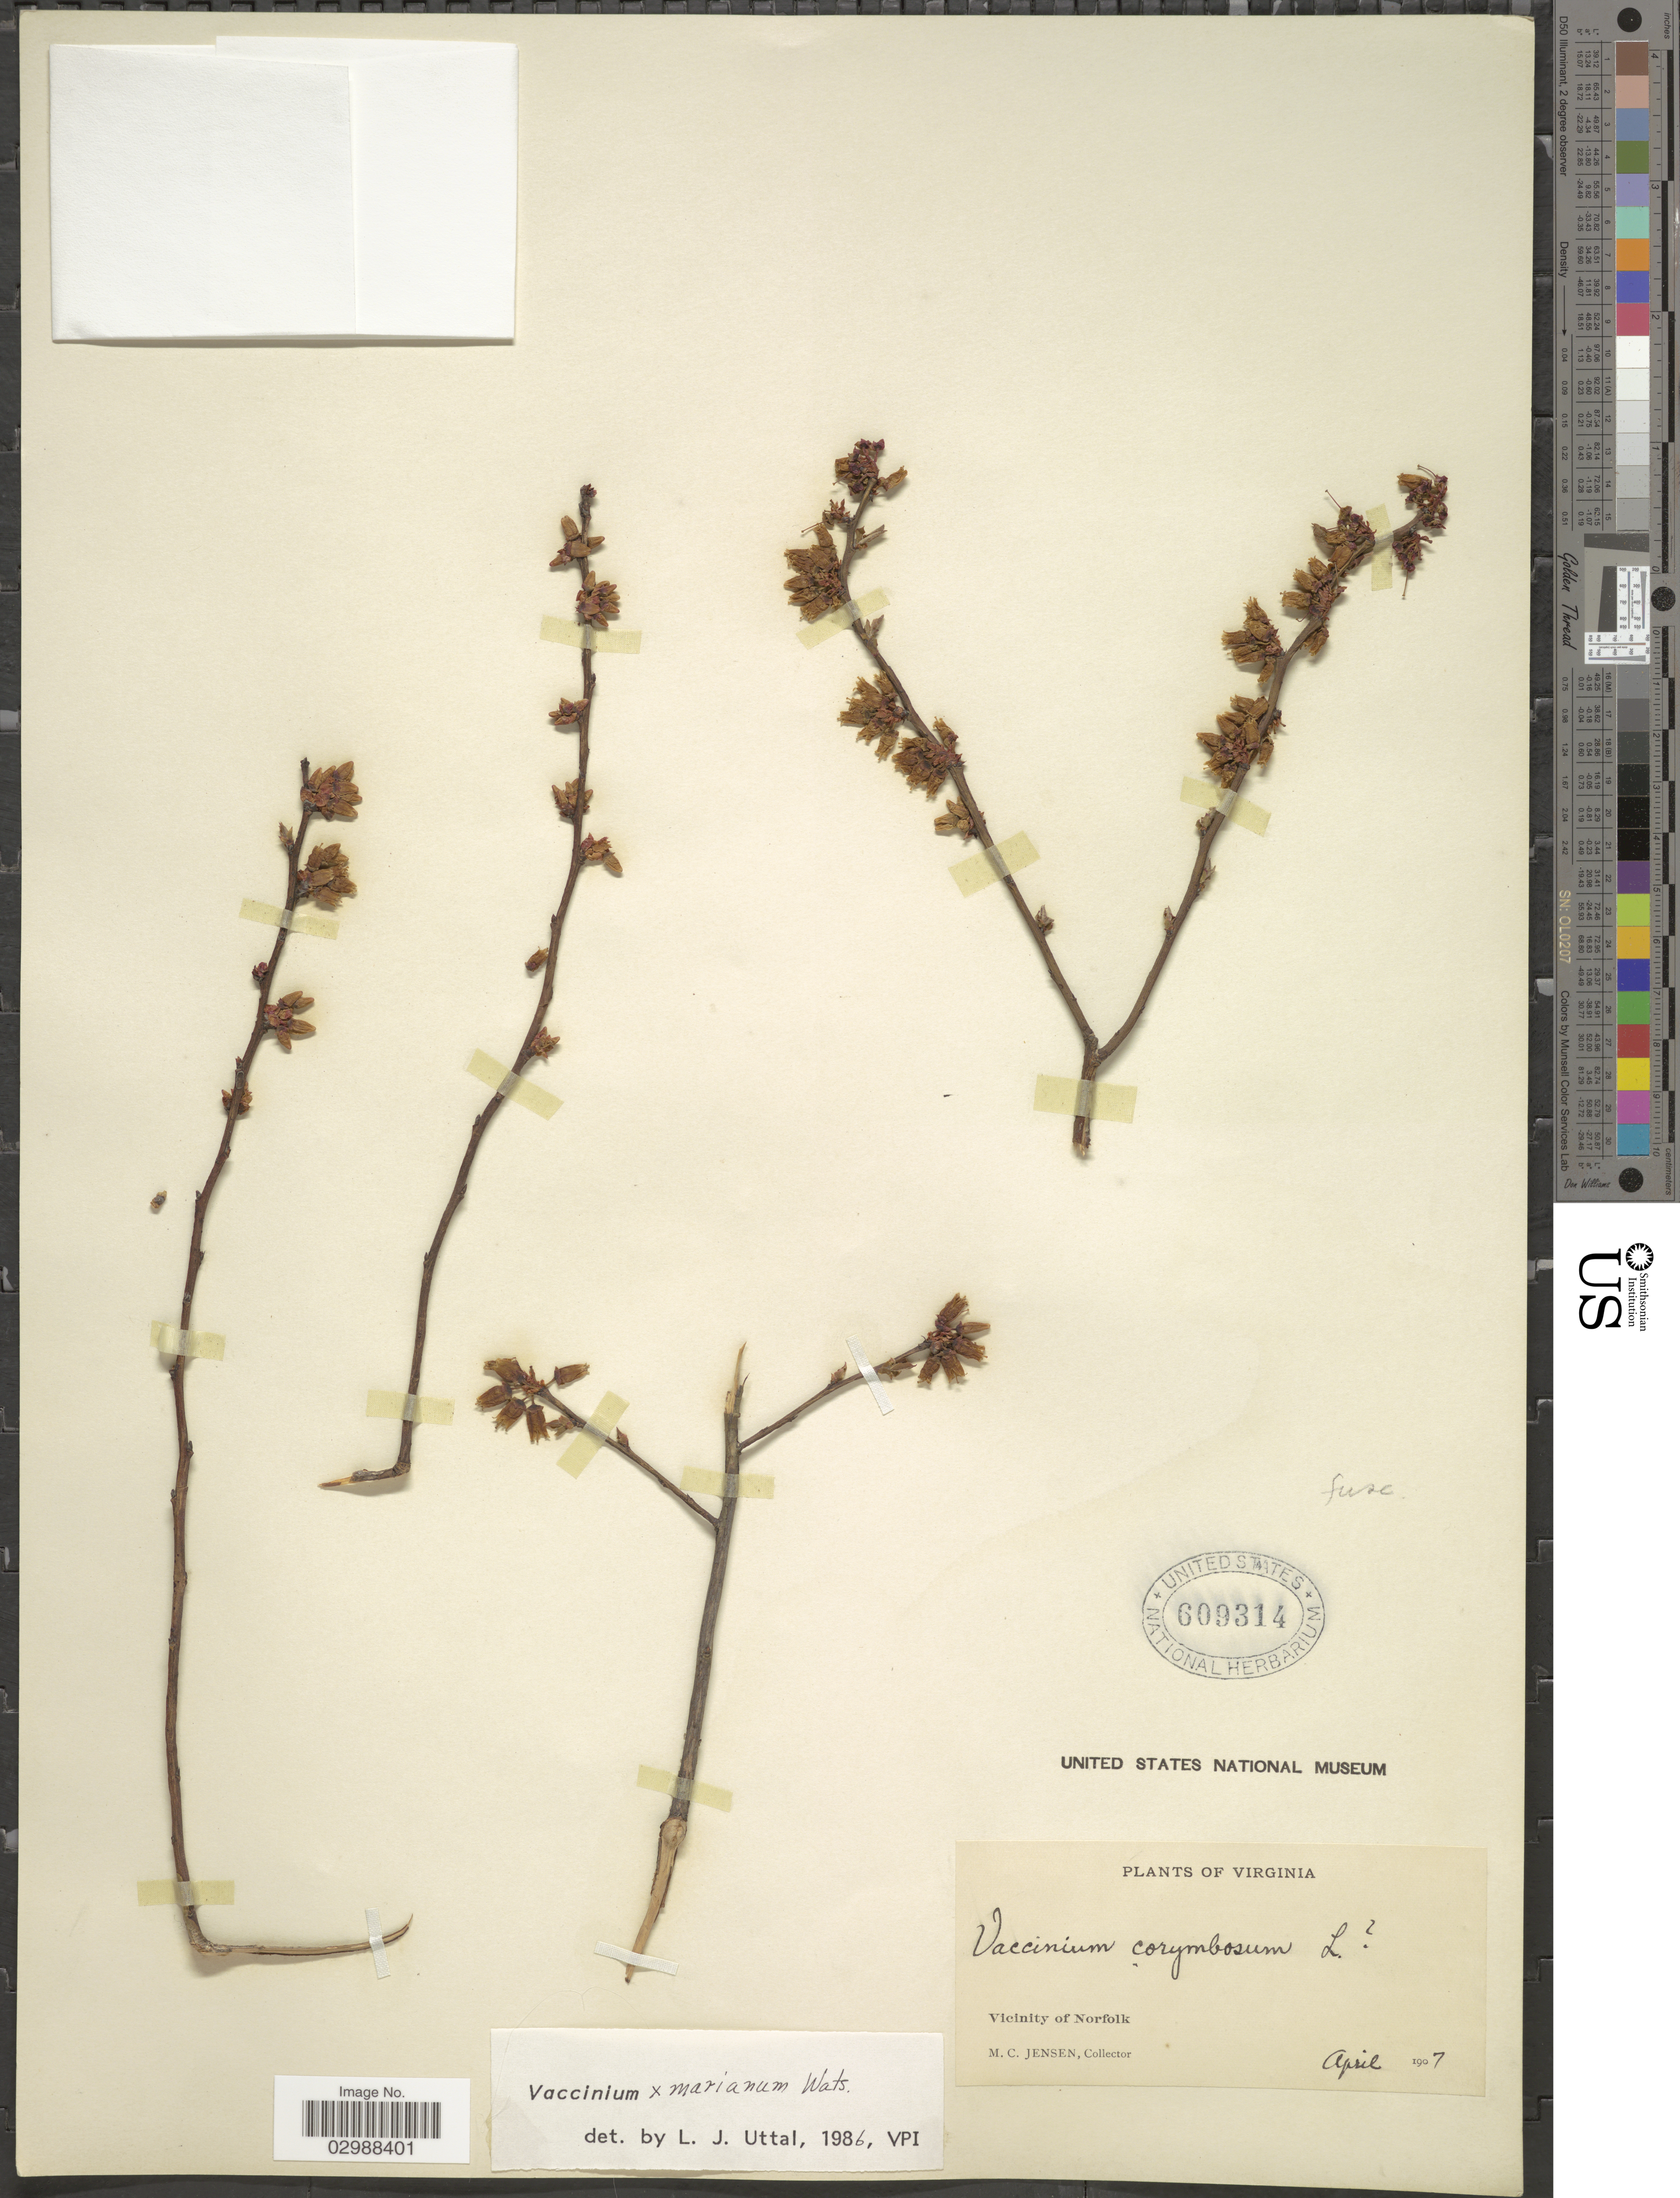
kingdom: Plantae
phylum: Tracheophyta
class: Magnoliopsida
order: Ericales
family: Ericaceae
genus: Vaccinium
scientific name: Vaccinium x marianum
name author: P. Watson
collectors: M. C. Jensen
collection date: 1907-04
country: United States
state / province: Virginia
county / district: City of Norfolk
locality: Vicinity of Norfolk.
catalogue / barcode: US 609314